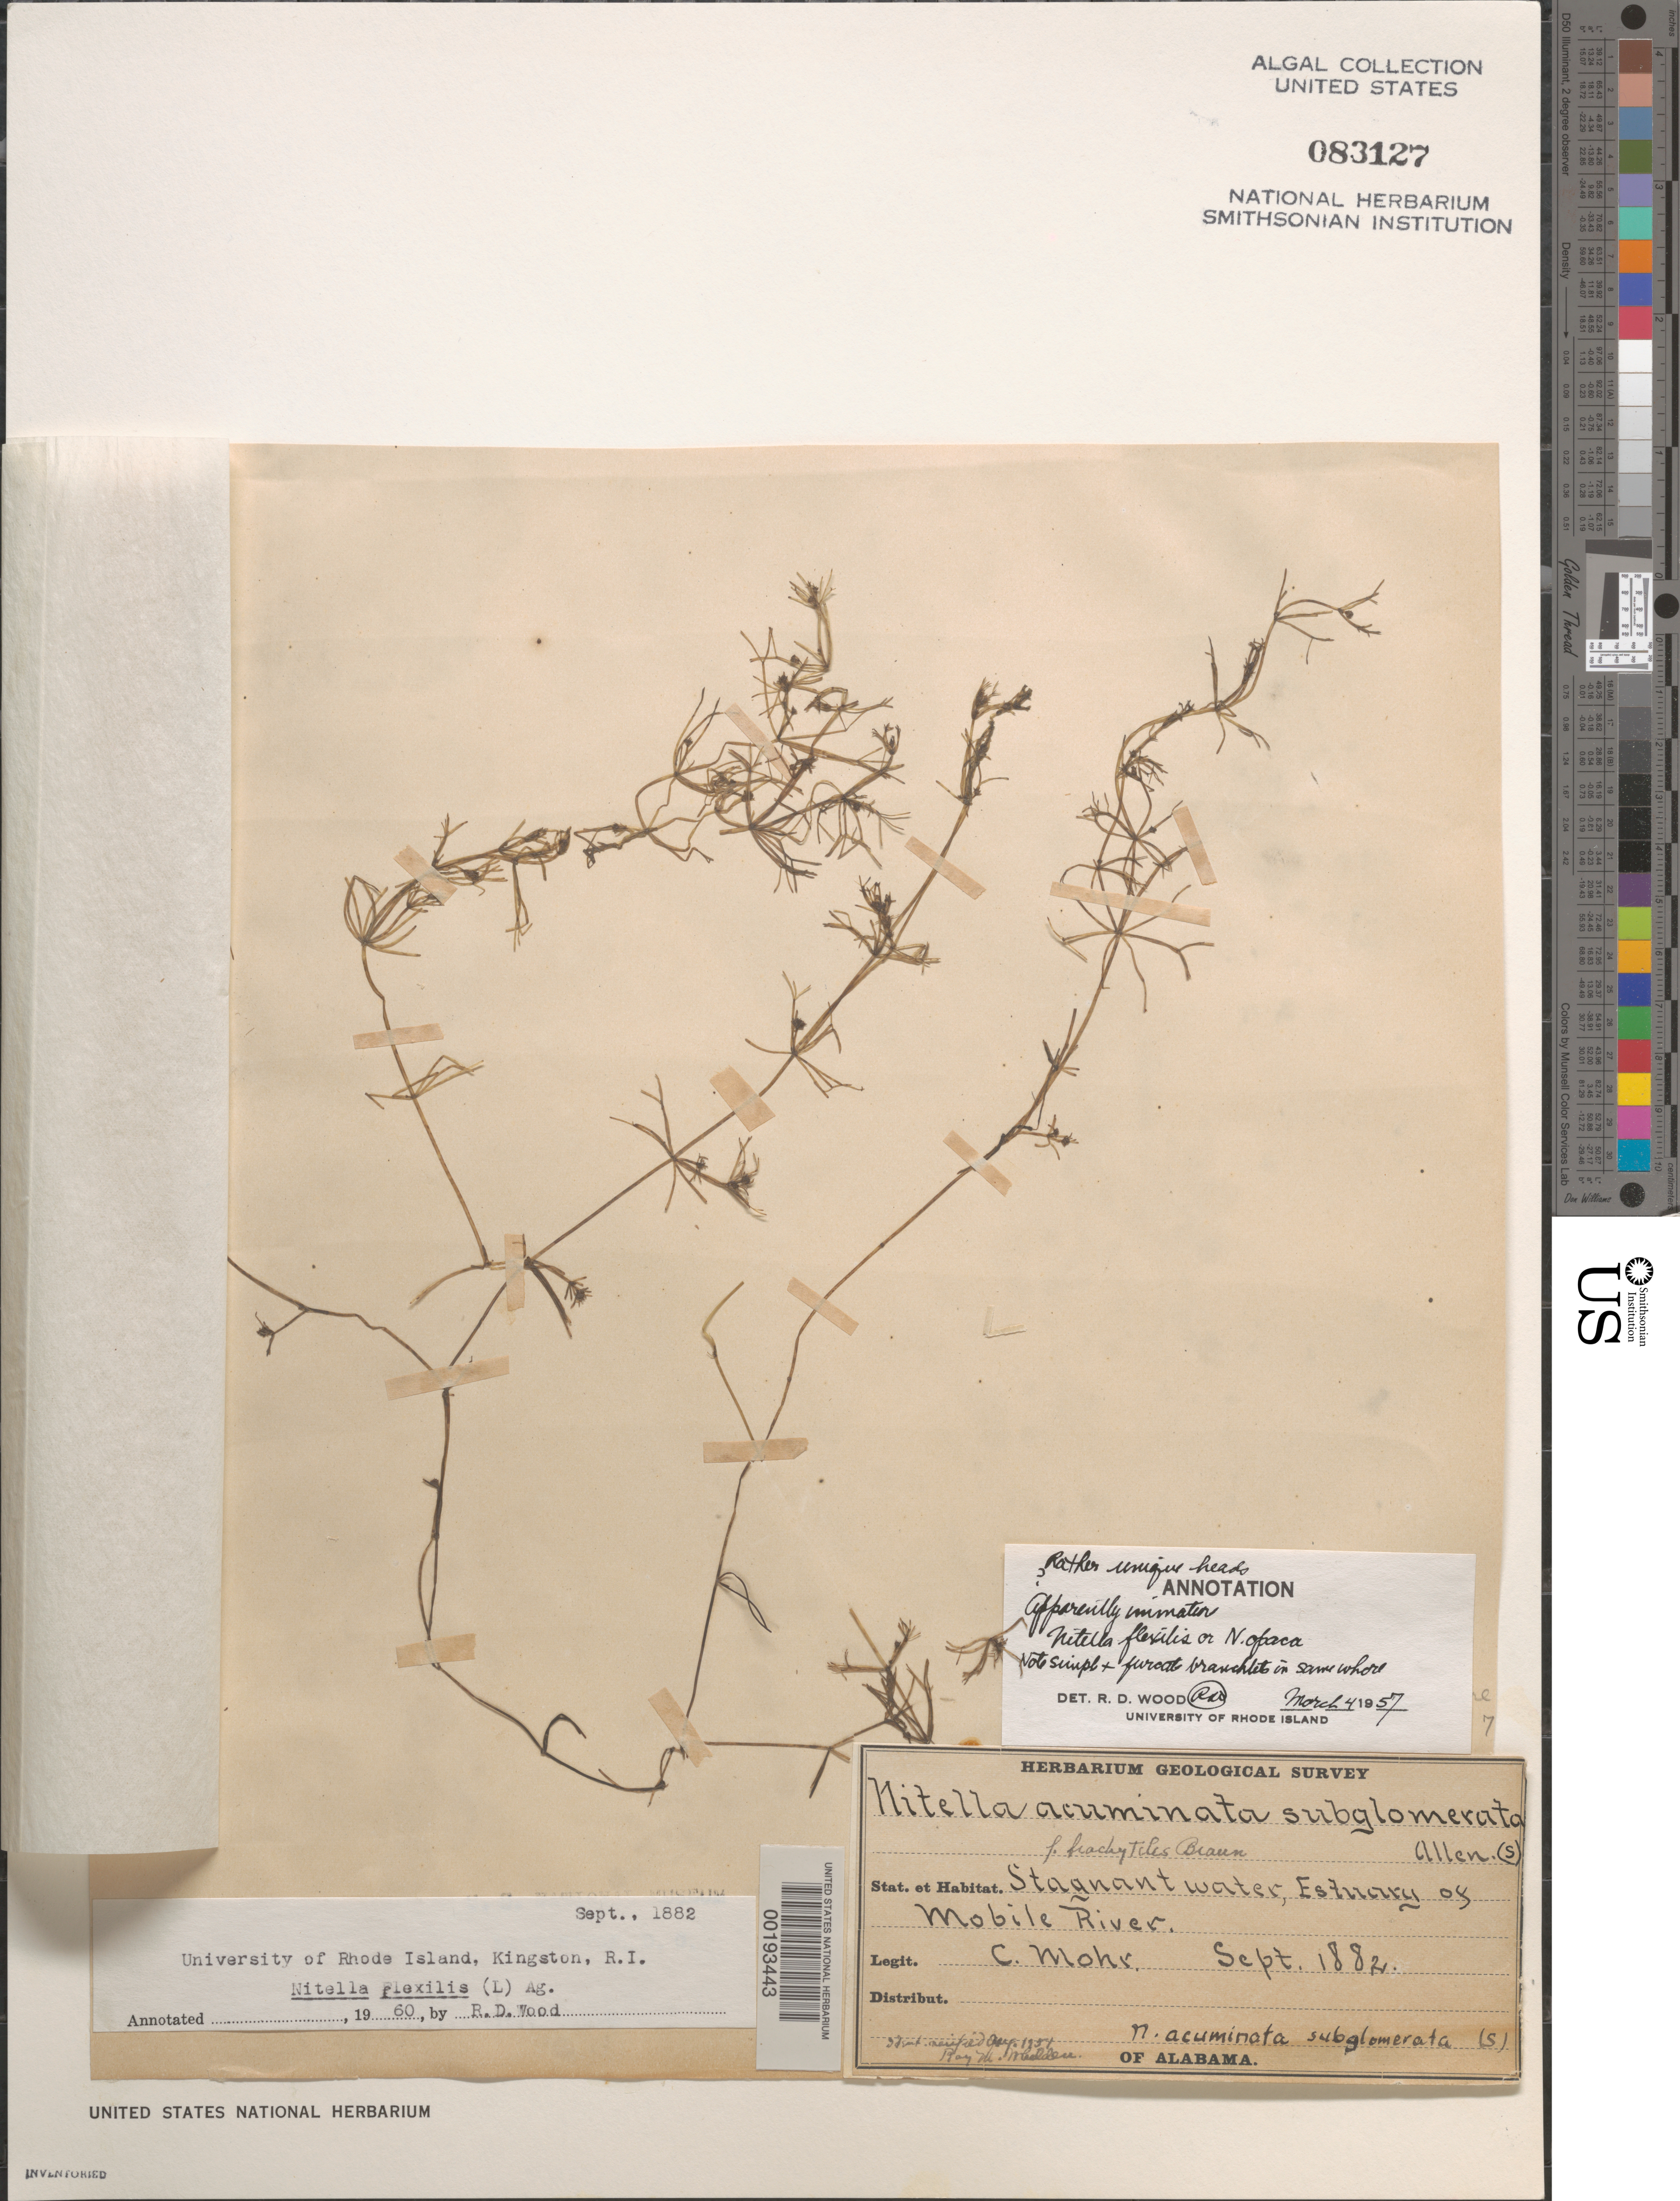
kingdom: Plantae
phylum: Charophyta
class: Charophyceae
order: Charales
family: Characeae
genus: Nitella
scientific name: Nitella flexilis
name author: (L.) C. Agardh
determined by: Wood, R. D.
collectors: C. T. Mohr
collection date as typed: Sep 1882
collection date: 1882-09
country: United States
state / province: Alabama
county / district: Baldwin County / Mobile County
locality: Mobile River estuary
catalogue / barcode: US 83127